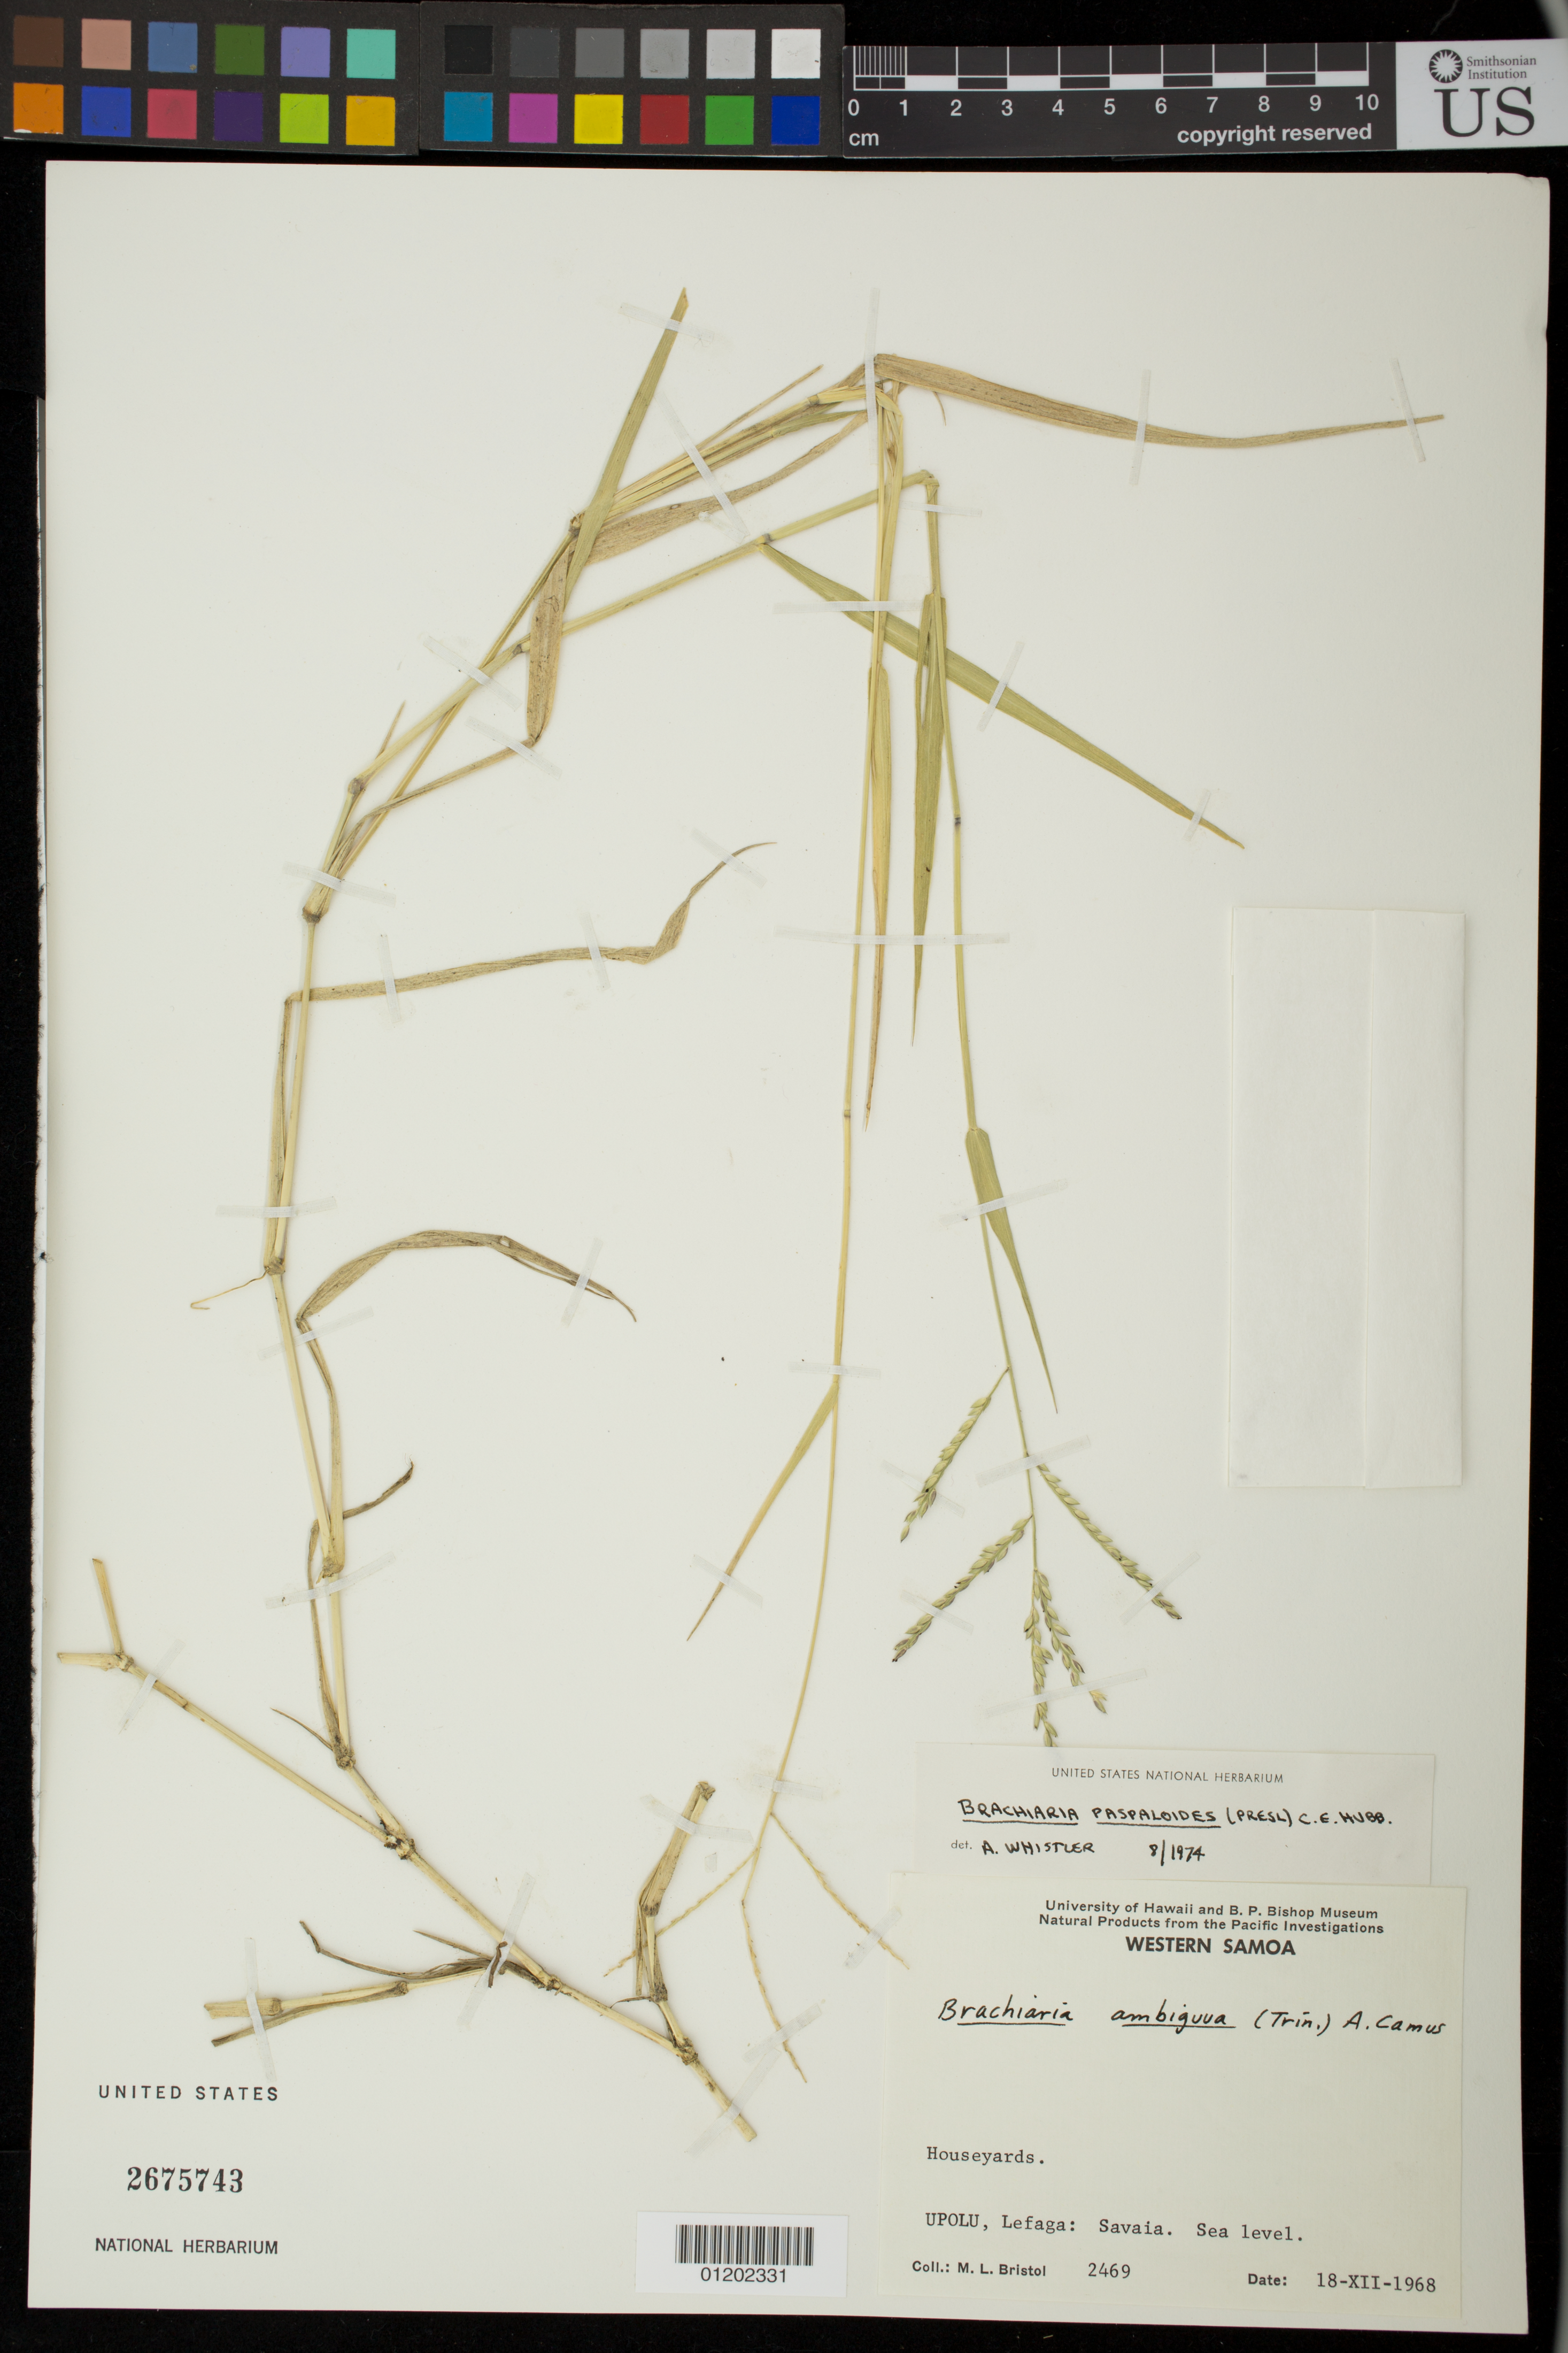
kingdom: Plantae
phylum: Tracheophyta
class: Liliopsida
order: Poales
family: Poaceae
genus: Brachiaria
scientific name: Brachiaria paspaloides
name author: (J. Presl)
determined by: Whistler, W. A.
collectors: M. L. Bristol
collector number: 2469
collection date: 1968-12-18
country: Samoa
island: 'Upolu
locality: Lefaga: Savaia.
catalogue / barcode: US 2675743